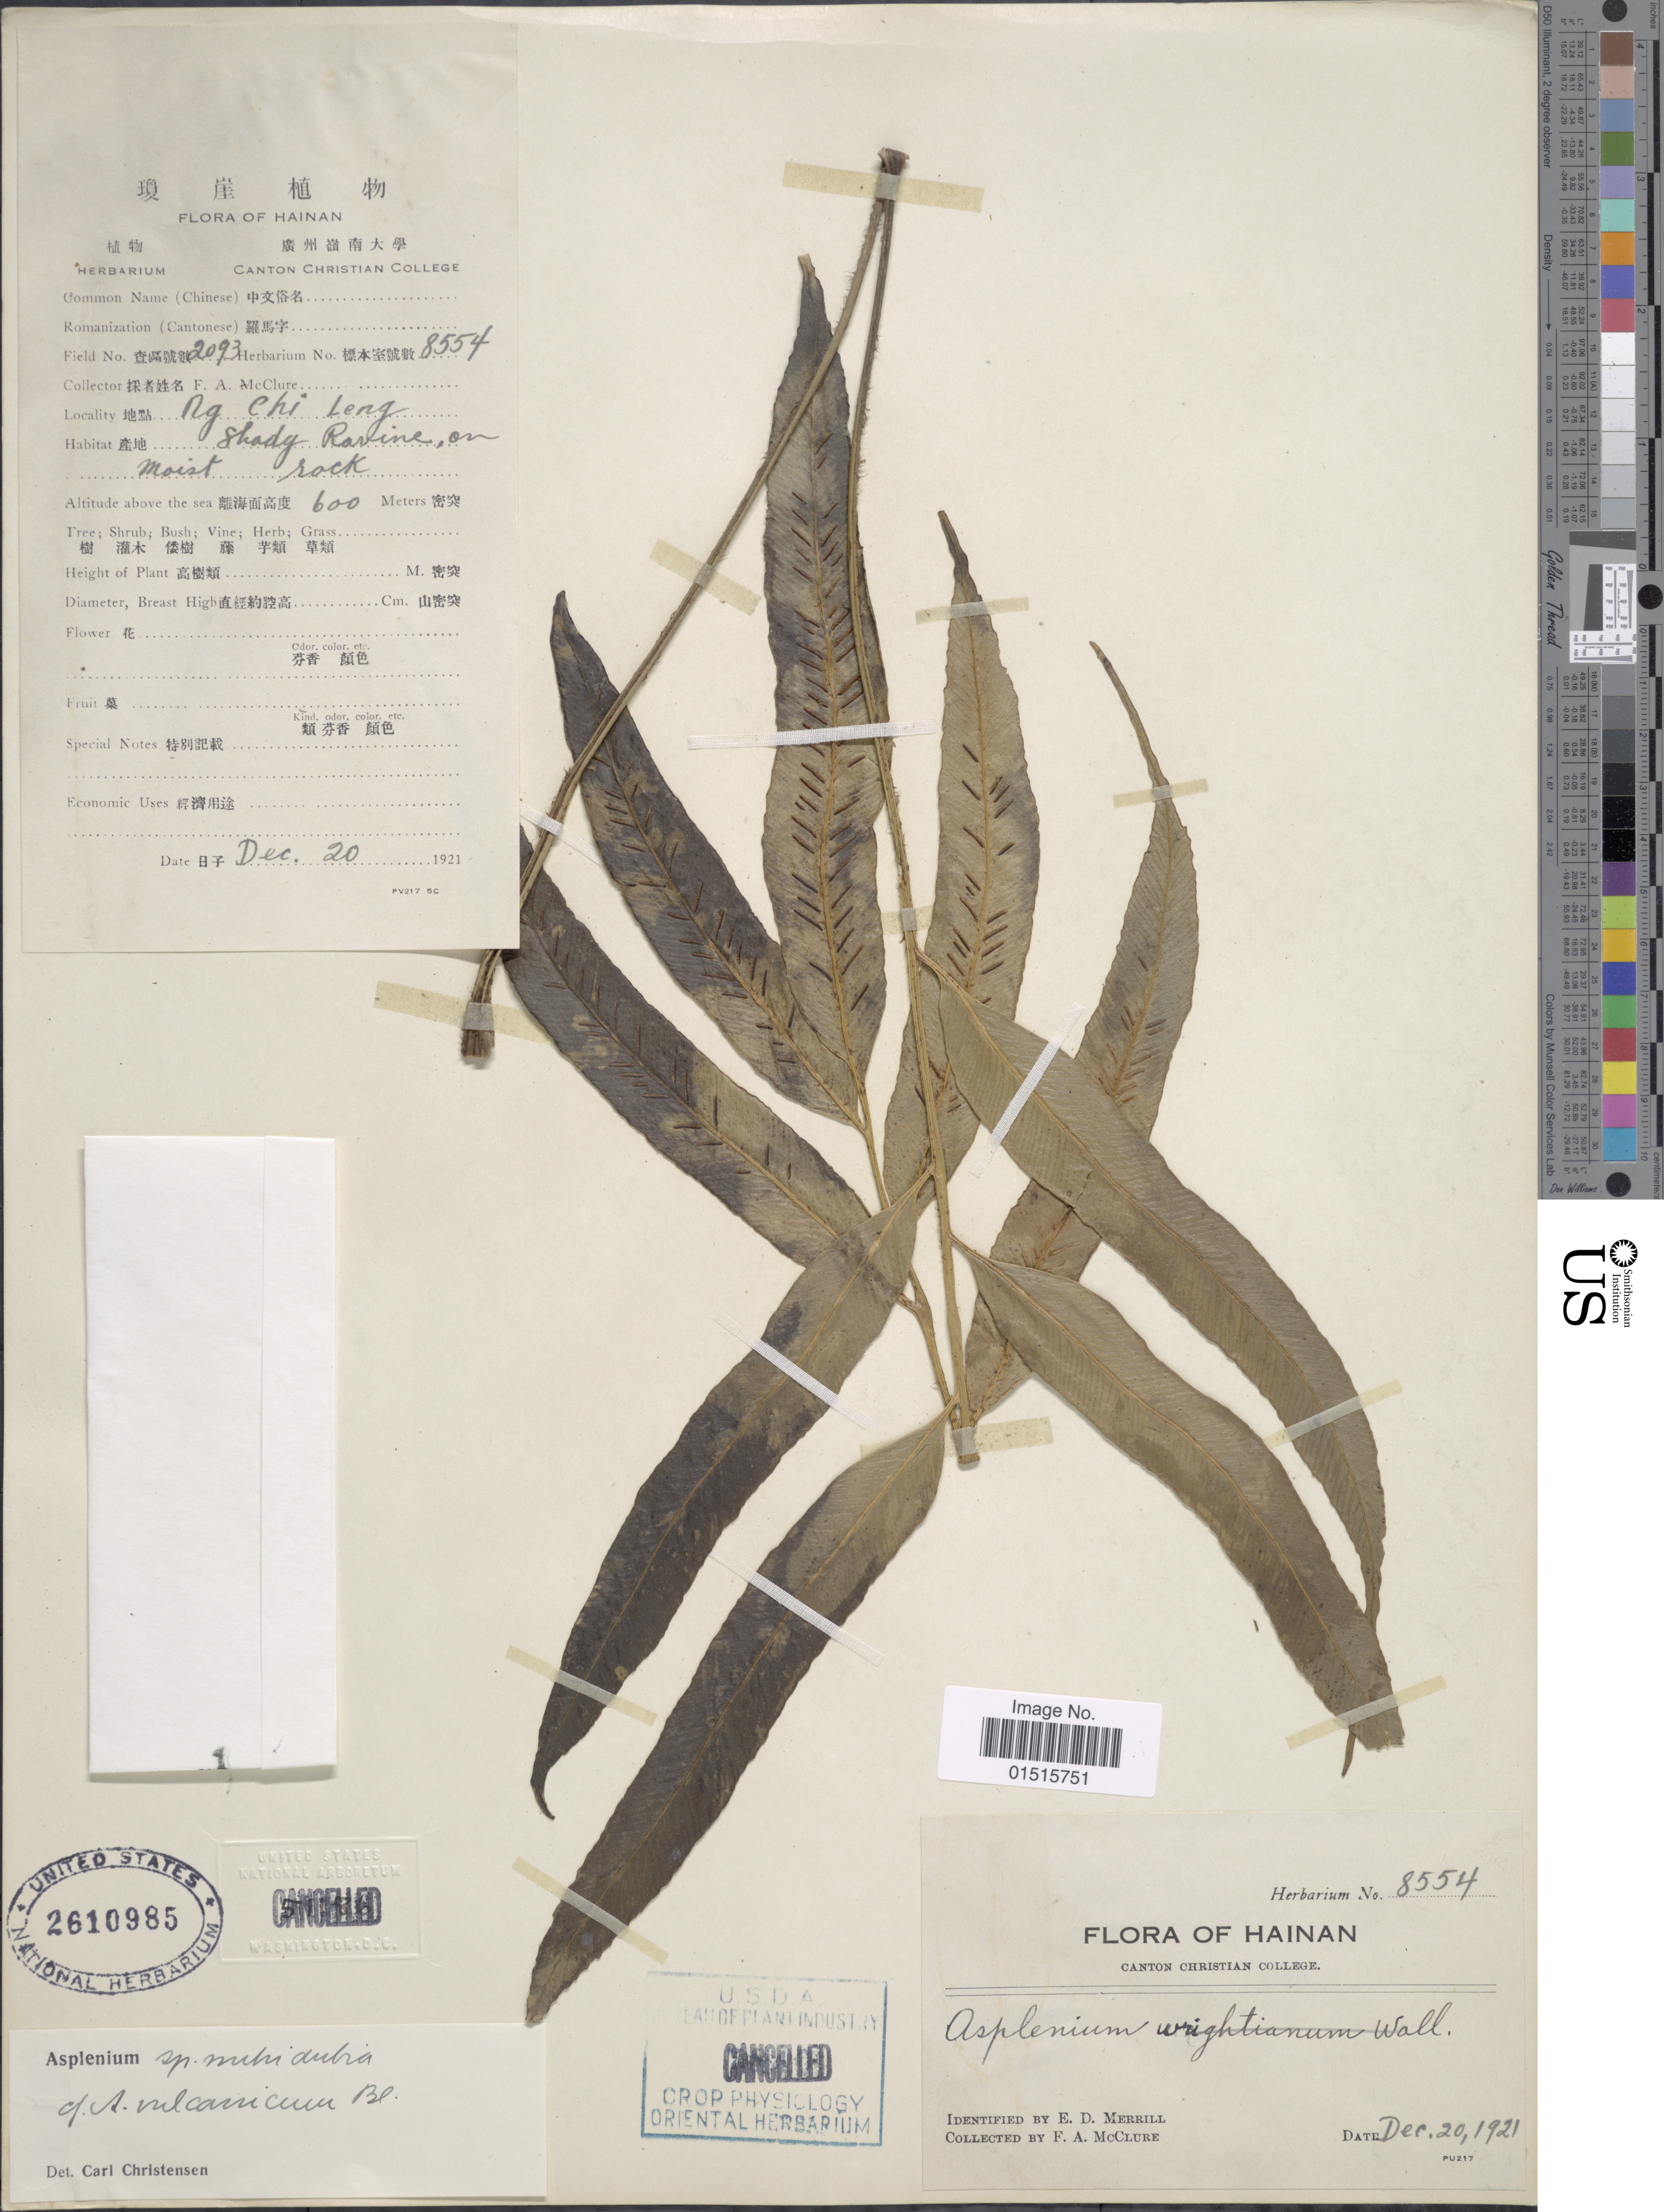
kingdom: Plantae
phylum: Tracheophyta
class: Polypodiopsida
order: Polypodiales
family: Aspleniaceae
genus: Asplenium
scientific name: Asplenium vulcanicum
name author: Blume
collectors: F. A. McClure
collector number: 2093/8554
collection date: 1921-12-20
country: China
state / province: Hainan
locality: Ng Chi Leng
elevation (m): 600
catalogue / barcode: US 2610985